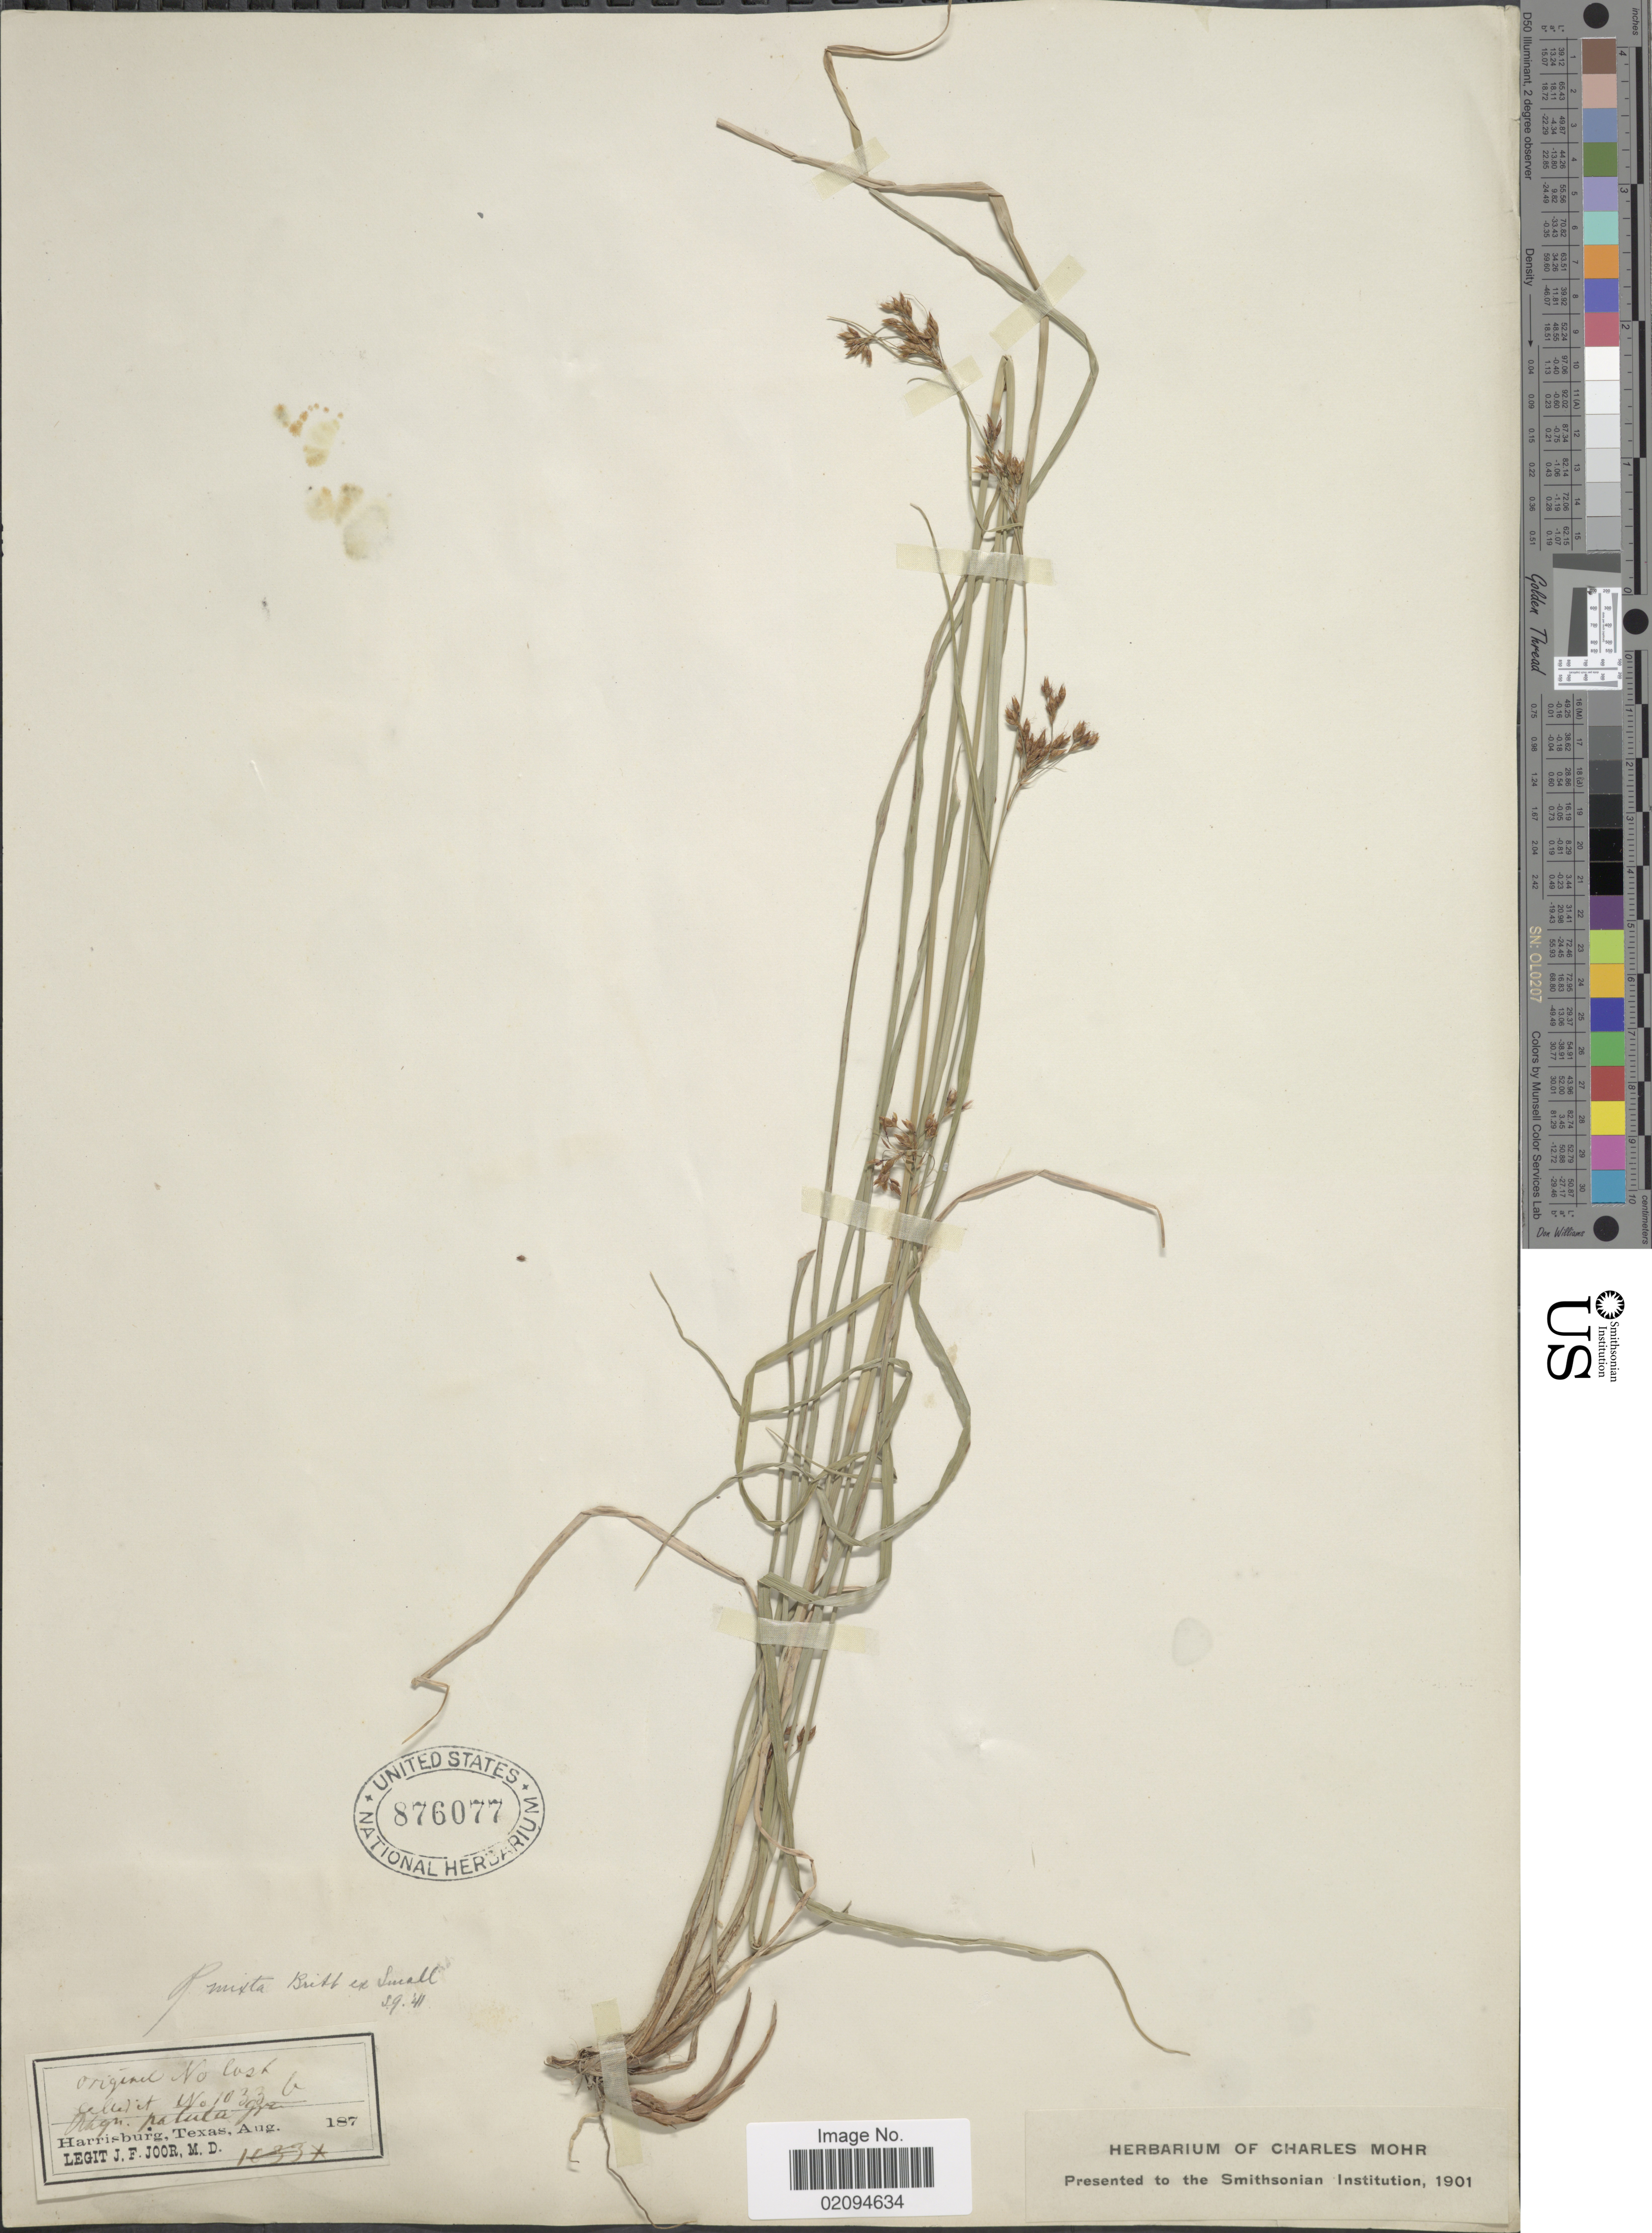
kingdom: Plantae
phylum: Tracheophyta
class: Liliopsida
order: Poales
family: Cyperaceae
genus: Rhynchospora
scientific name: Rhynchospora mixta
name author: Britton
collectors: J. F. Joor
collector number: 1633*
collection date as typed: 187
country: United States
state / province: Texas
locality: Harrisburg.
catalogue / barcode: US 876077